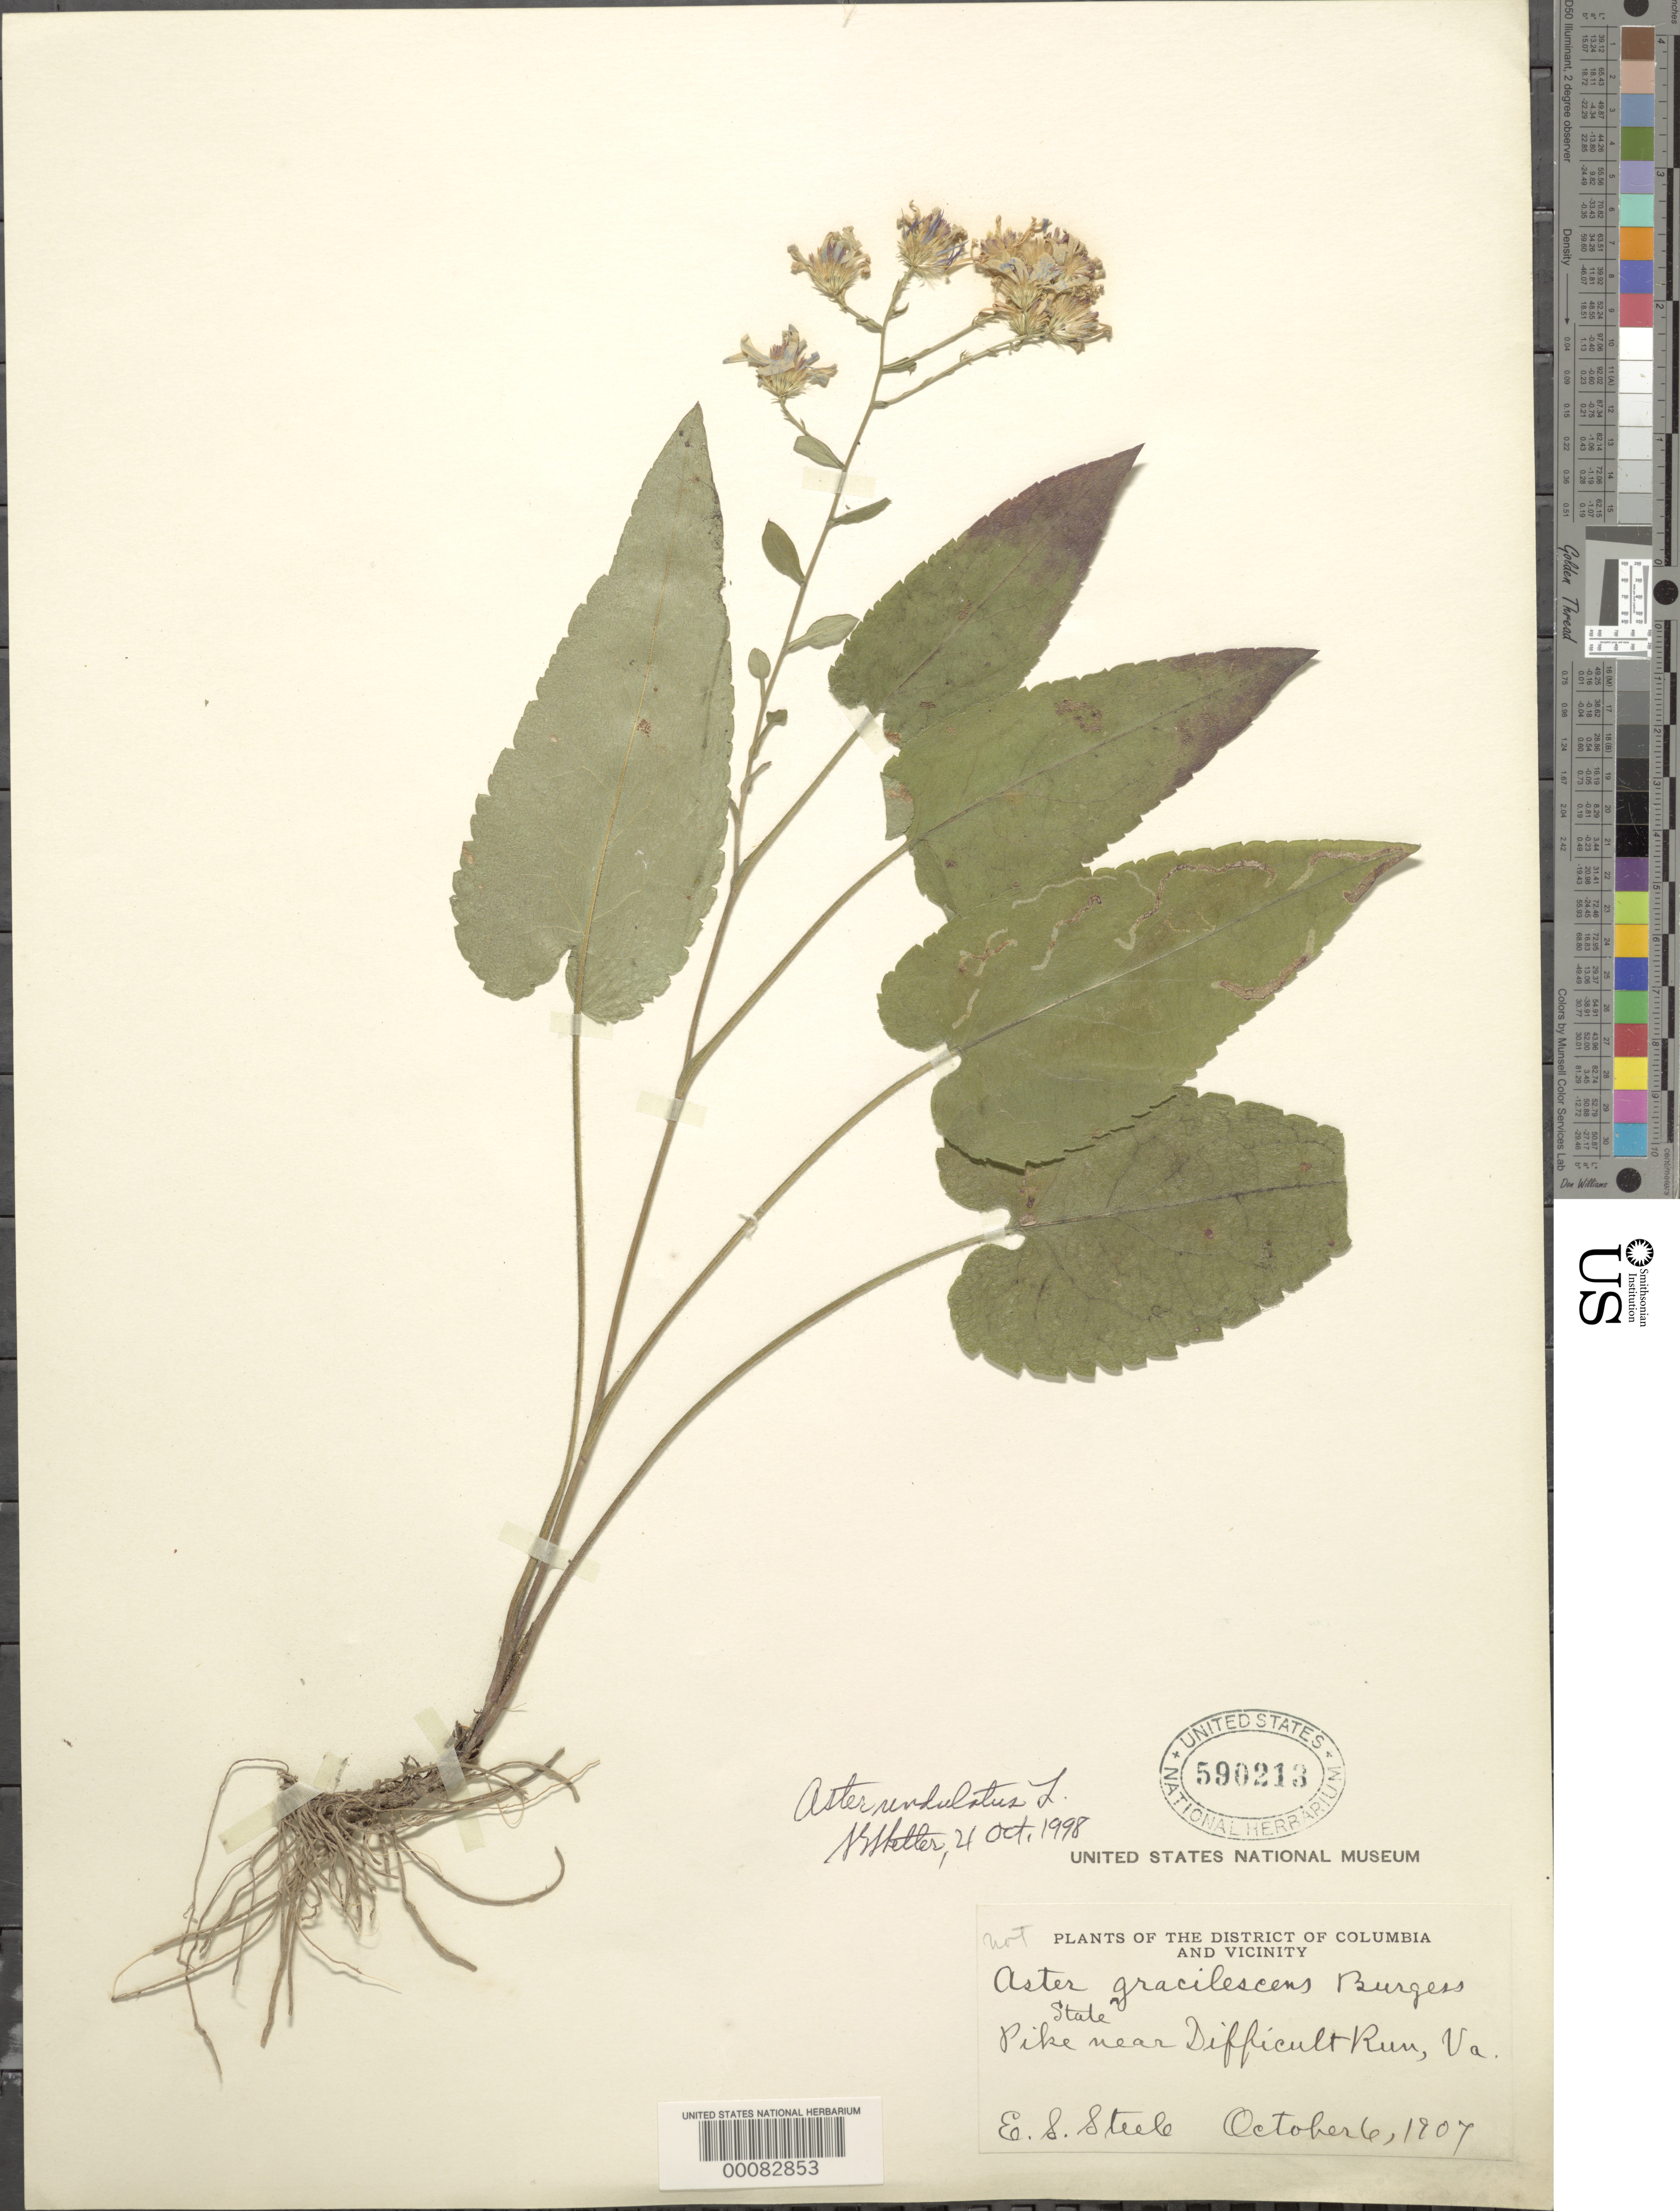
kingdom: Plantae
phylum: Tracheophyta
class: Magnoliopsida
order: Asterales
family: Asteraceae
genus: Symphyotrichum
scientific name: Symphyotrichum undulatum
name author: (L.) G.L. Nesom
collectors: E. Steele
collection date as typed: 08 Oct 1907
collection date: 1907-10-08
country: United States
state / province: Virginia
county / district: Fairfax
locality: Pike near Difficult Run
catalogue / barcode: US 590213